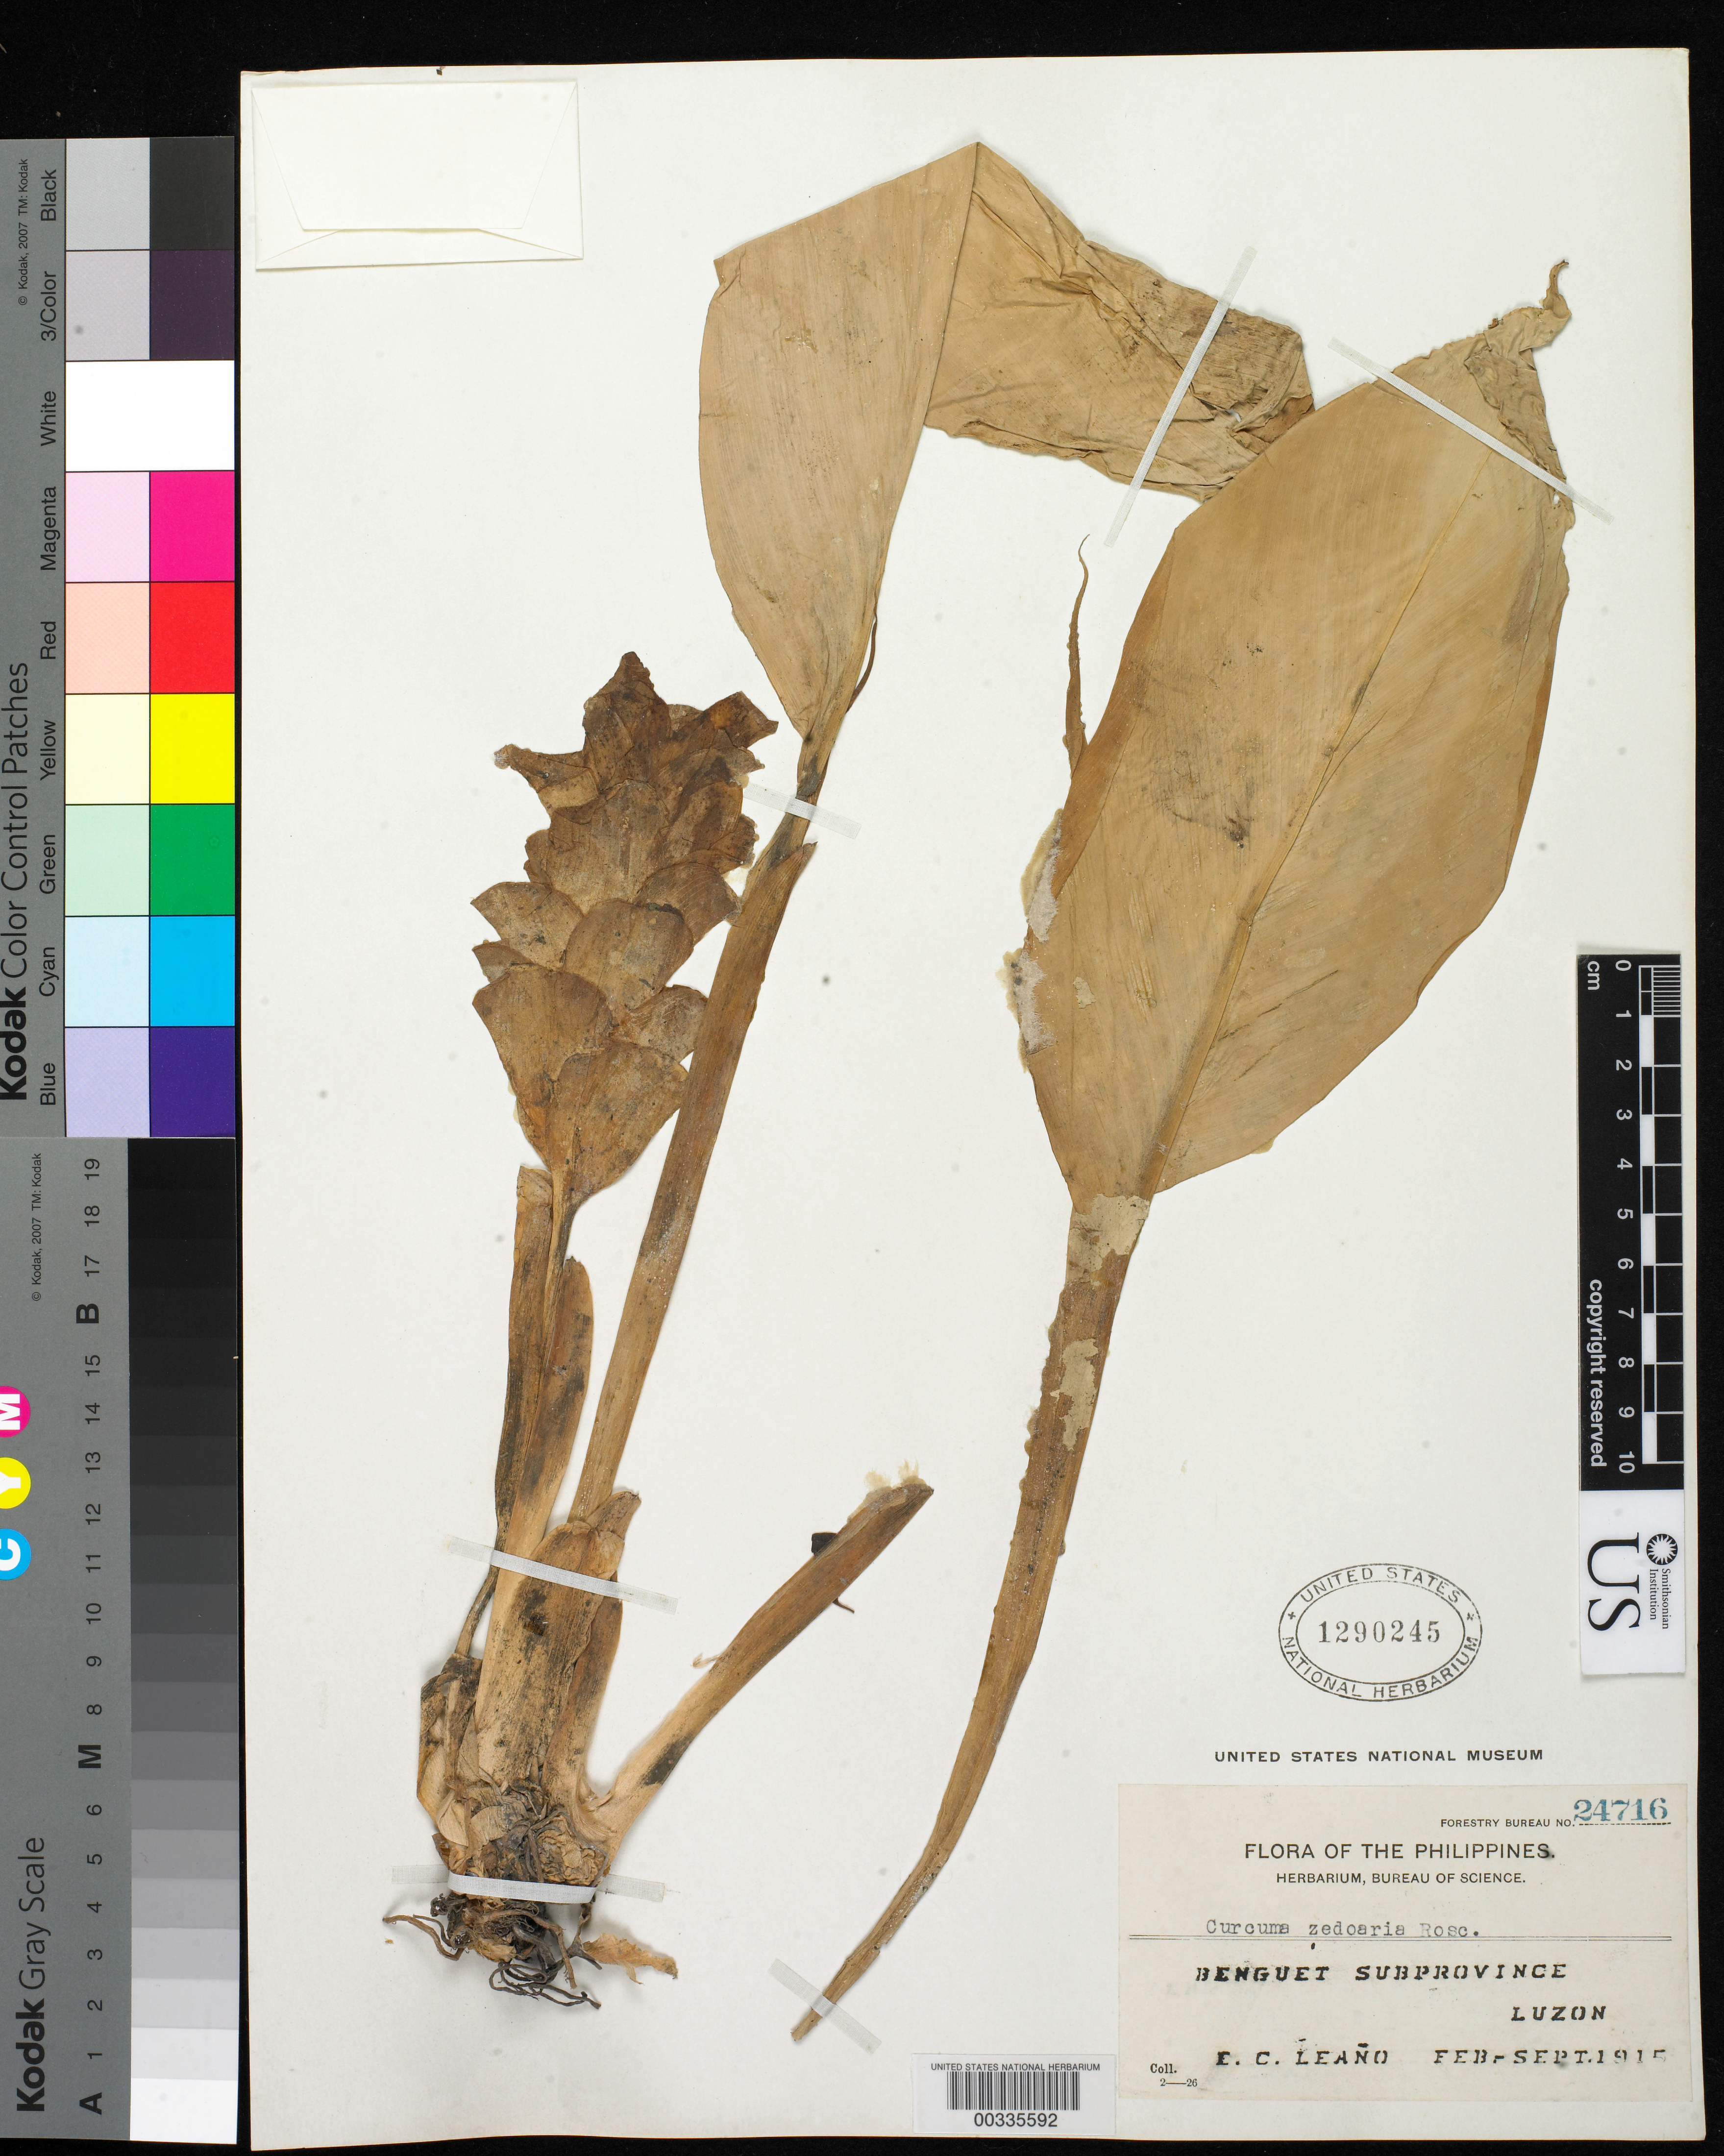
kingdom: Plantae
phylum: Tracheophyta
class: Liliopsida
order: Zingiberales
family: Zingiberaceae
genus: Curcuma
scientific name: Curcuma parviflora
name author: Wall.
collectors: C. Leano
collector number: For. Bur. 24716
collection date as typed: Feb 1915 to -- Sep 1915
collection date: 1915-02/1915-09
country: Philippines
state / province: Cordillera (Administrative Region)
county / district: Benguet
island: Luzon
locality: Benguet subprov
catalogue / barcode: US 1290245